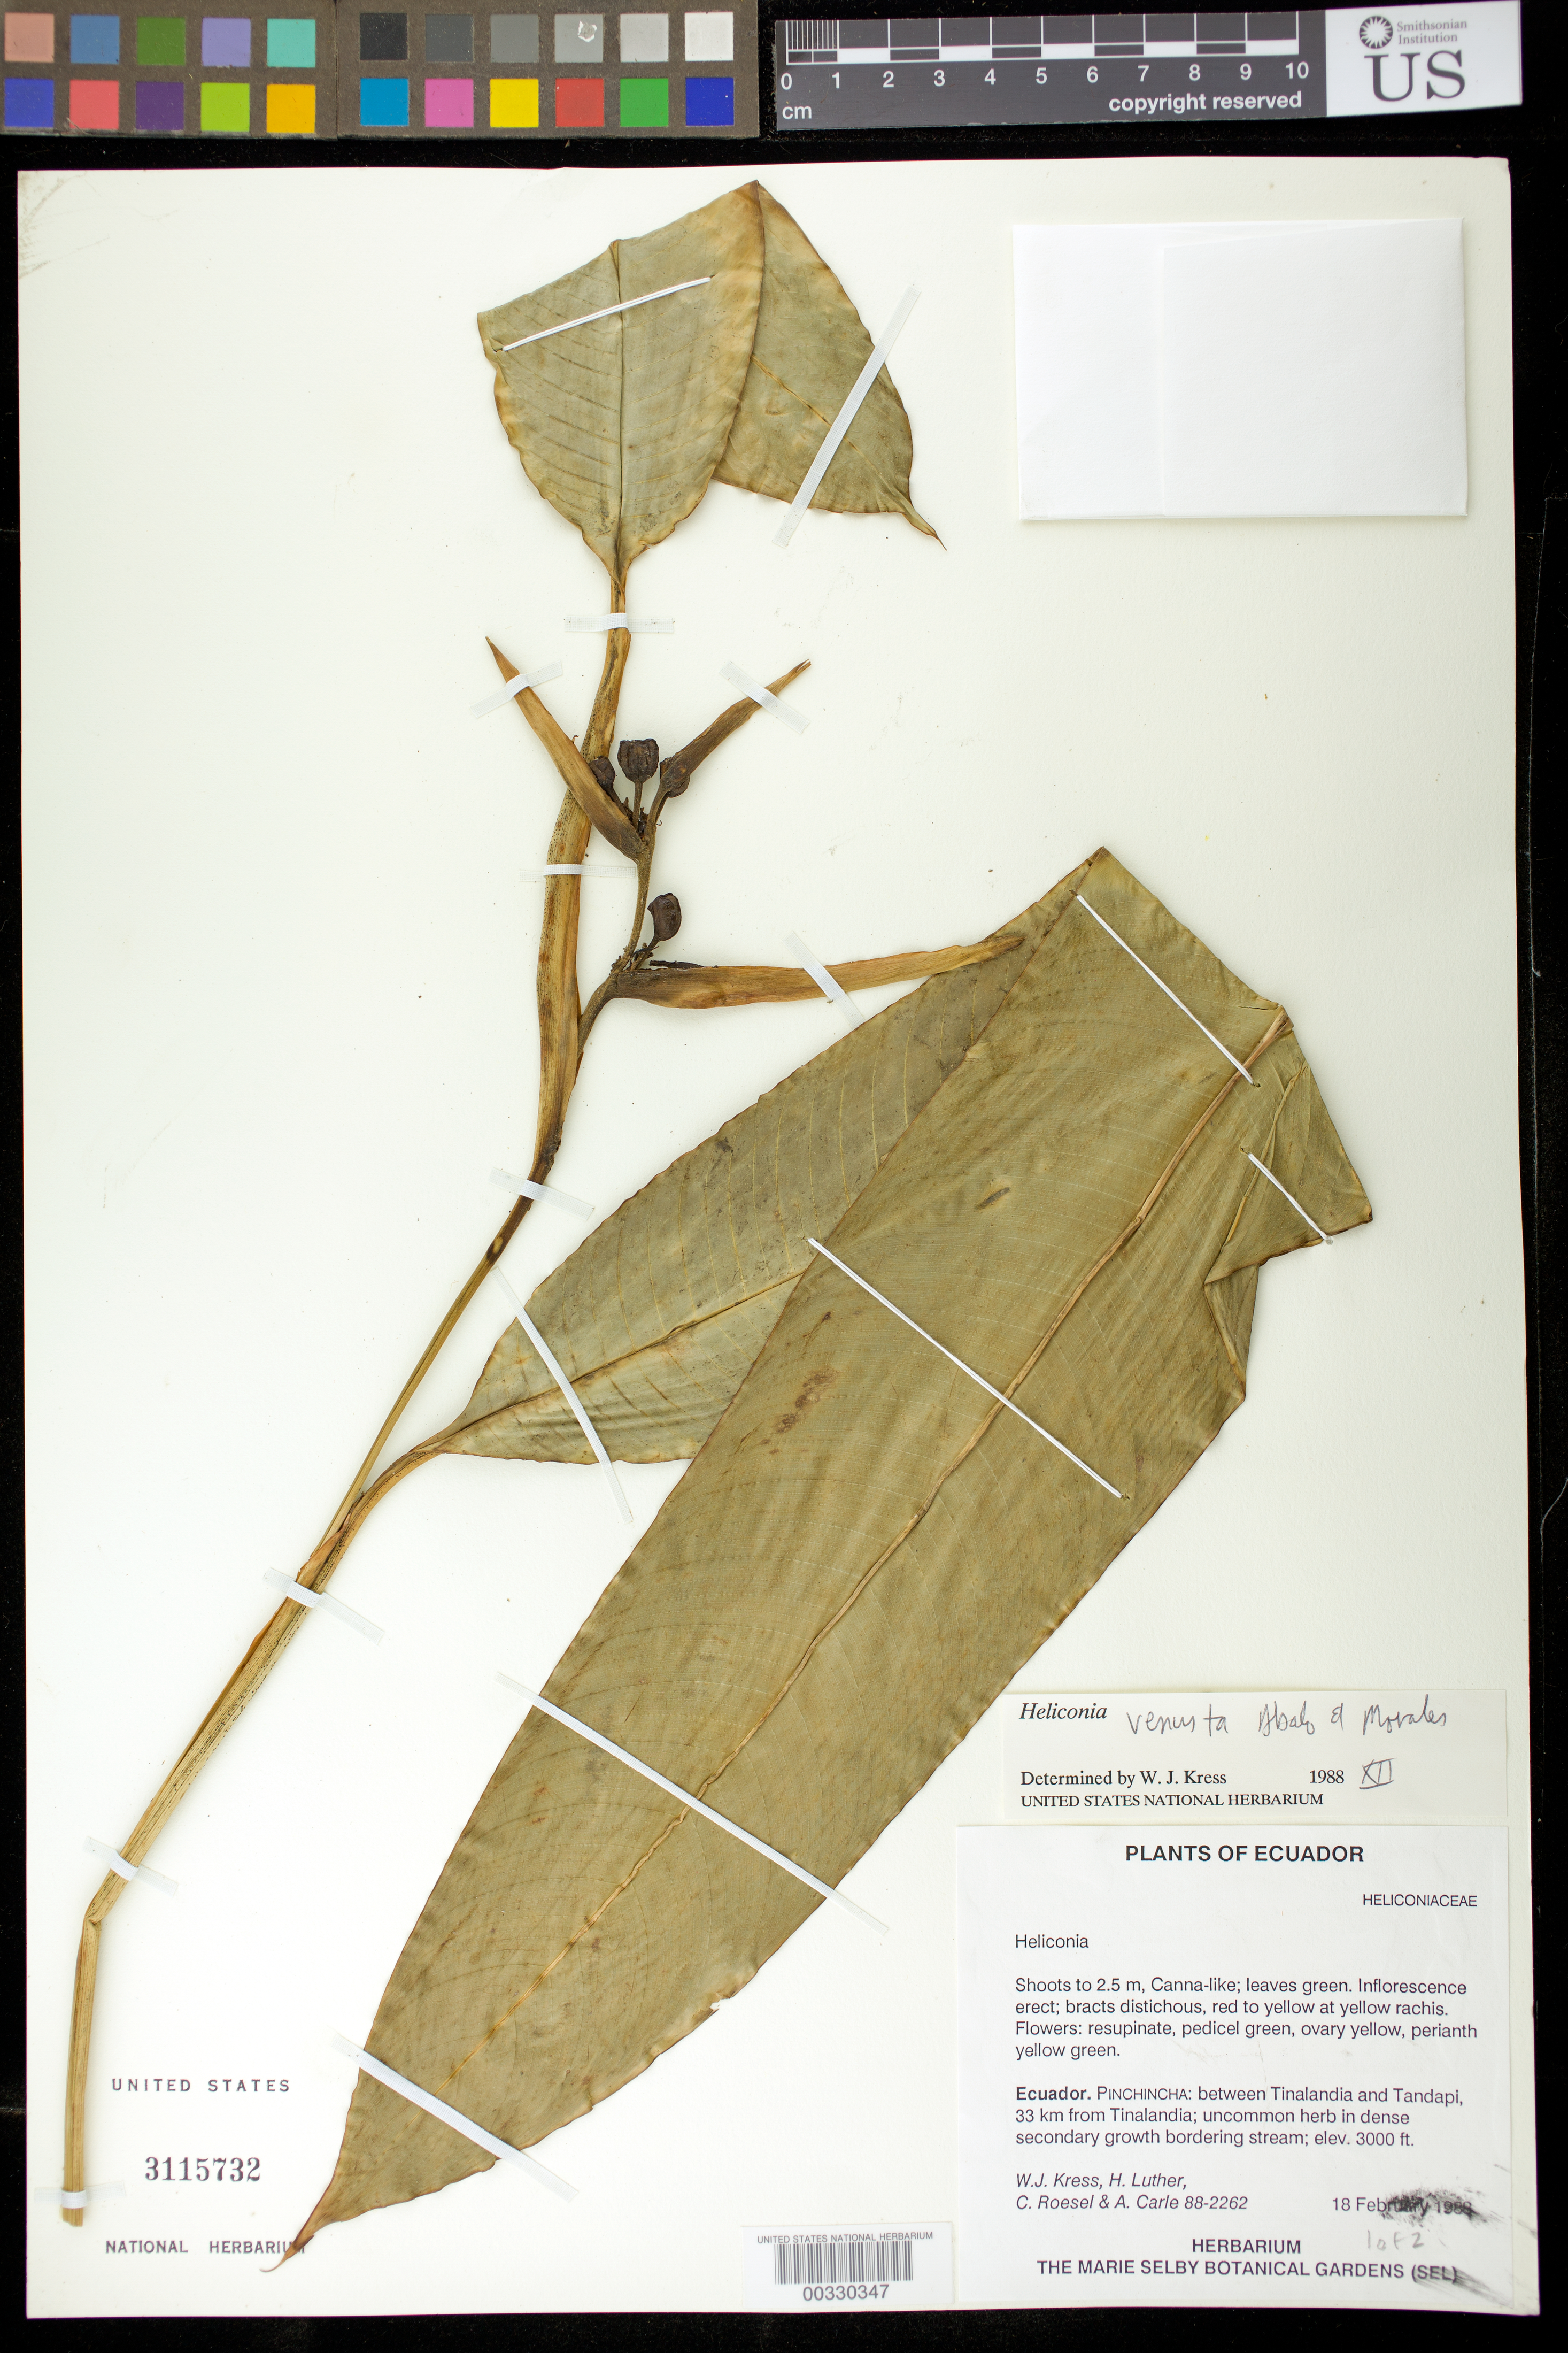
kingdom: Plantae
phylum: Tracheophyta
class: Liliopsida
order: Zingiberales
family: Heliconiaceae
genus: Heliconia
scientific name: Heliconia venusta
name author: Abalo & G. Morales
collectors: W. J. Kress, Harry E. Luther, C. S. Roesel & A. Carle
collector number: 88-2262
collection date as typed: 18 Feb 1988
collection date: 1988-02-18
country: Ecuador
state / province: Pichincha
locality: Between tinalandia and tandapi, 33 km from tinalandia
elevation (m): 914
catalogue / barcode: US 3115732